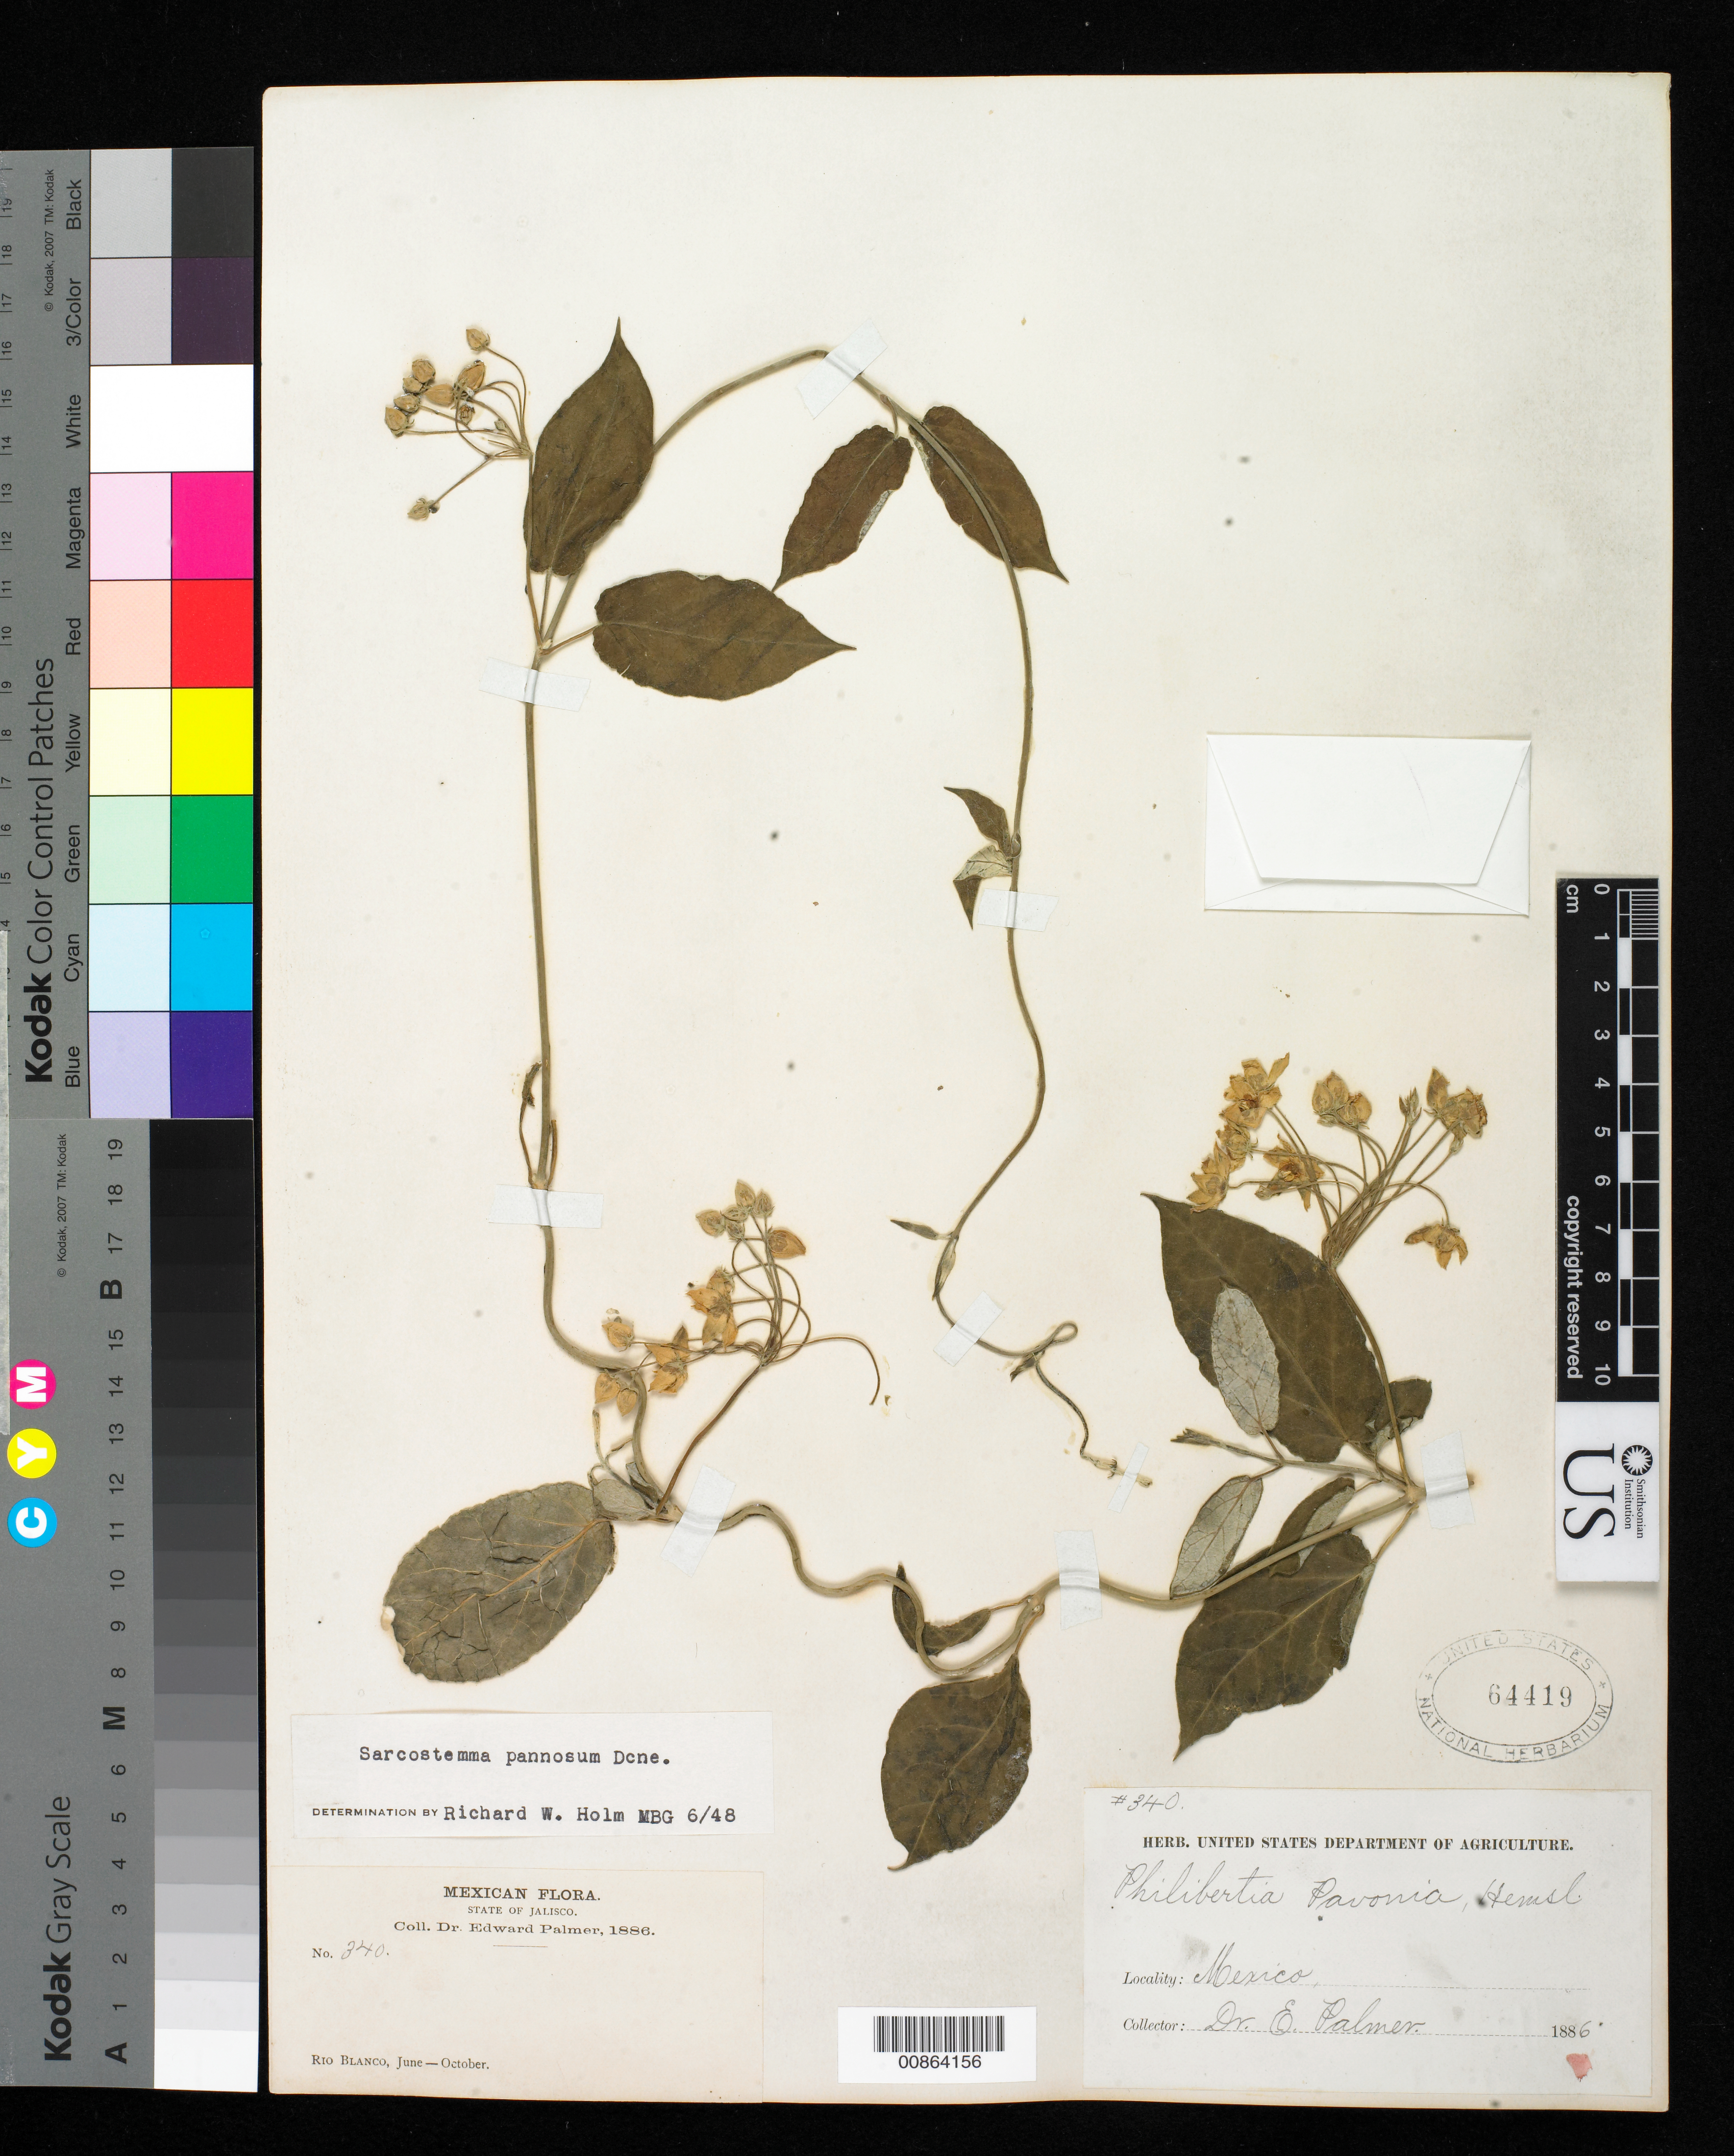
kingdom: Plantae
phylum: Tracheophyta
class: Magnoliopsida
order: Gentianales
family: Apocynaceae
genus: Sarcostemma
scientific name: Sarcostemma pannosum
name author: Decne.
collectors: E. Palmer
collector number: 340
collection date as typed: Jun 1886 to -- Oct 1886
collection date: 1886-06/1886-10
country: Mexico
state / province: Jalisco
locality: Río Blanco, Jalisco.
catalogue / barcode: US 64419